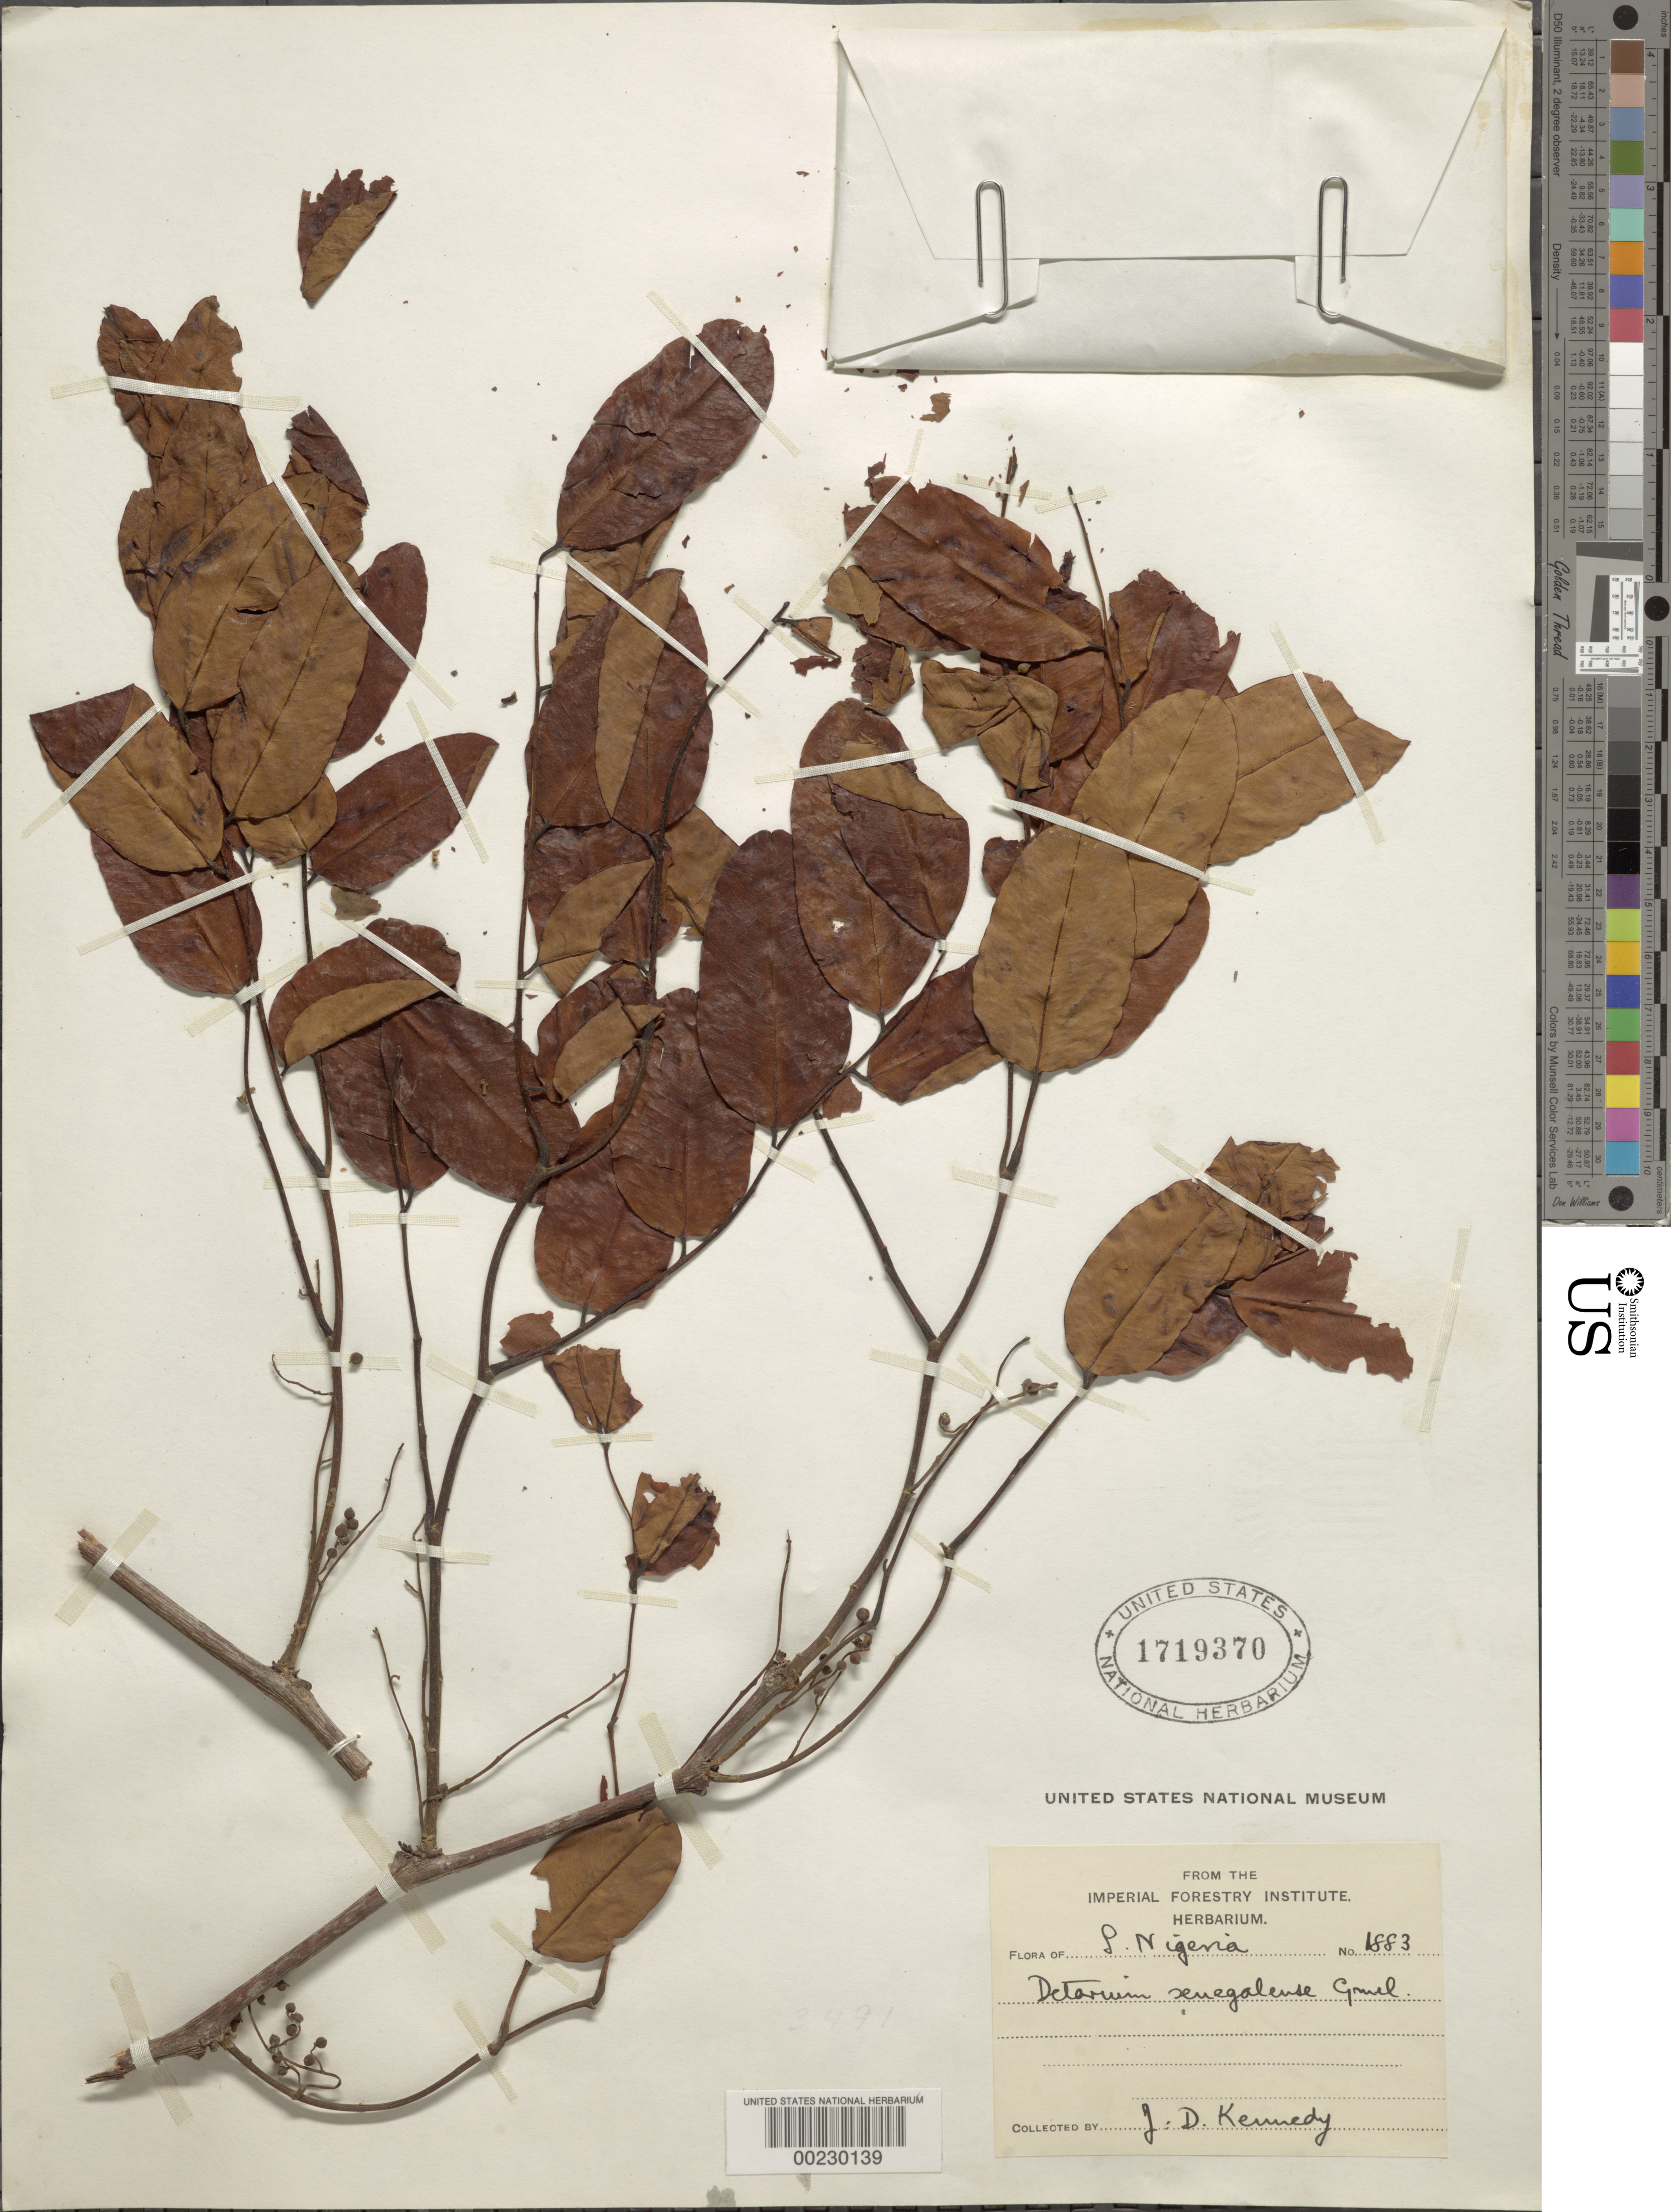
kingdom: Plantae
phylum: Tracheophyta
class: Magnoliopsida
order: Fabales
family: Fabaceae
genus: Detarium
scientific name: Detarium senegalense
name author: J.F. Gmel.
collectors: J. D. Kennedy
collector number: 1883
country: Nigeria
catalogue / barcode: US 1719370